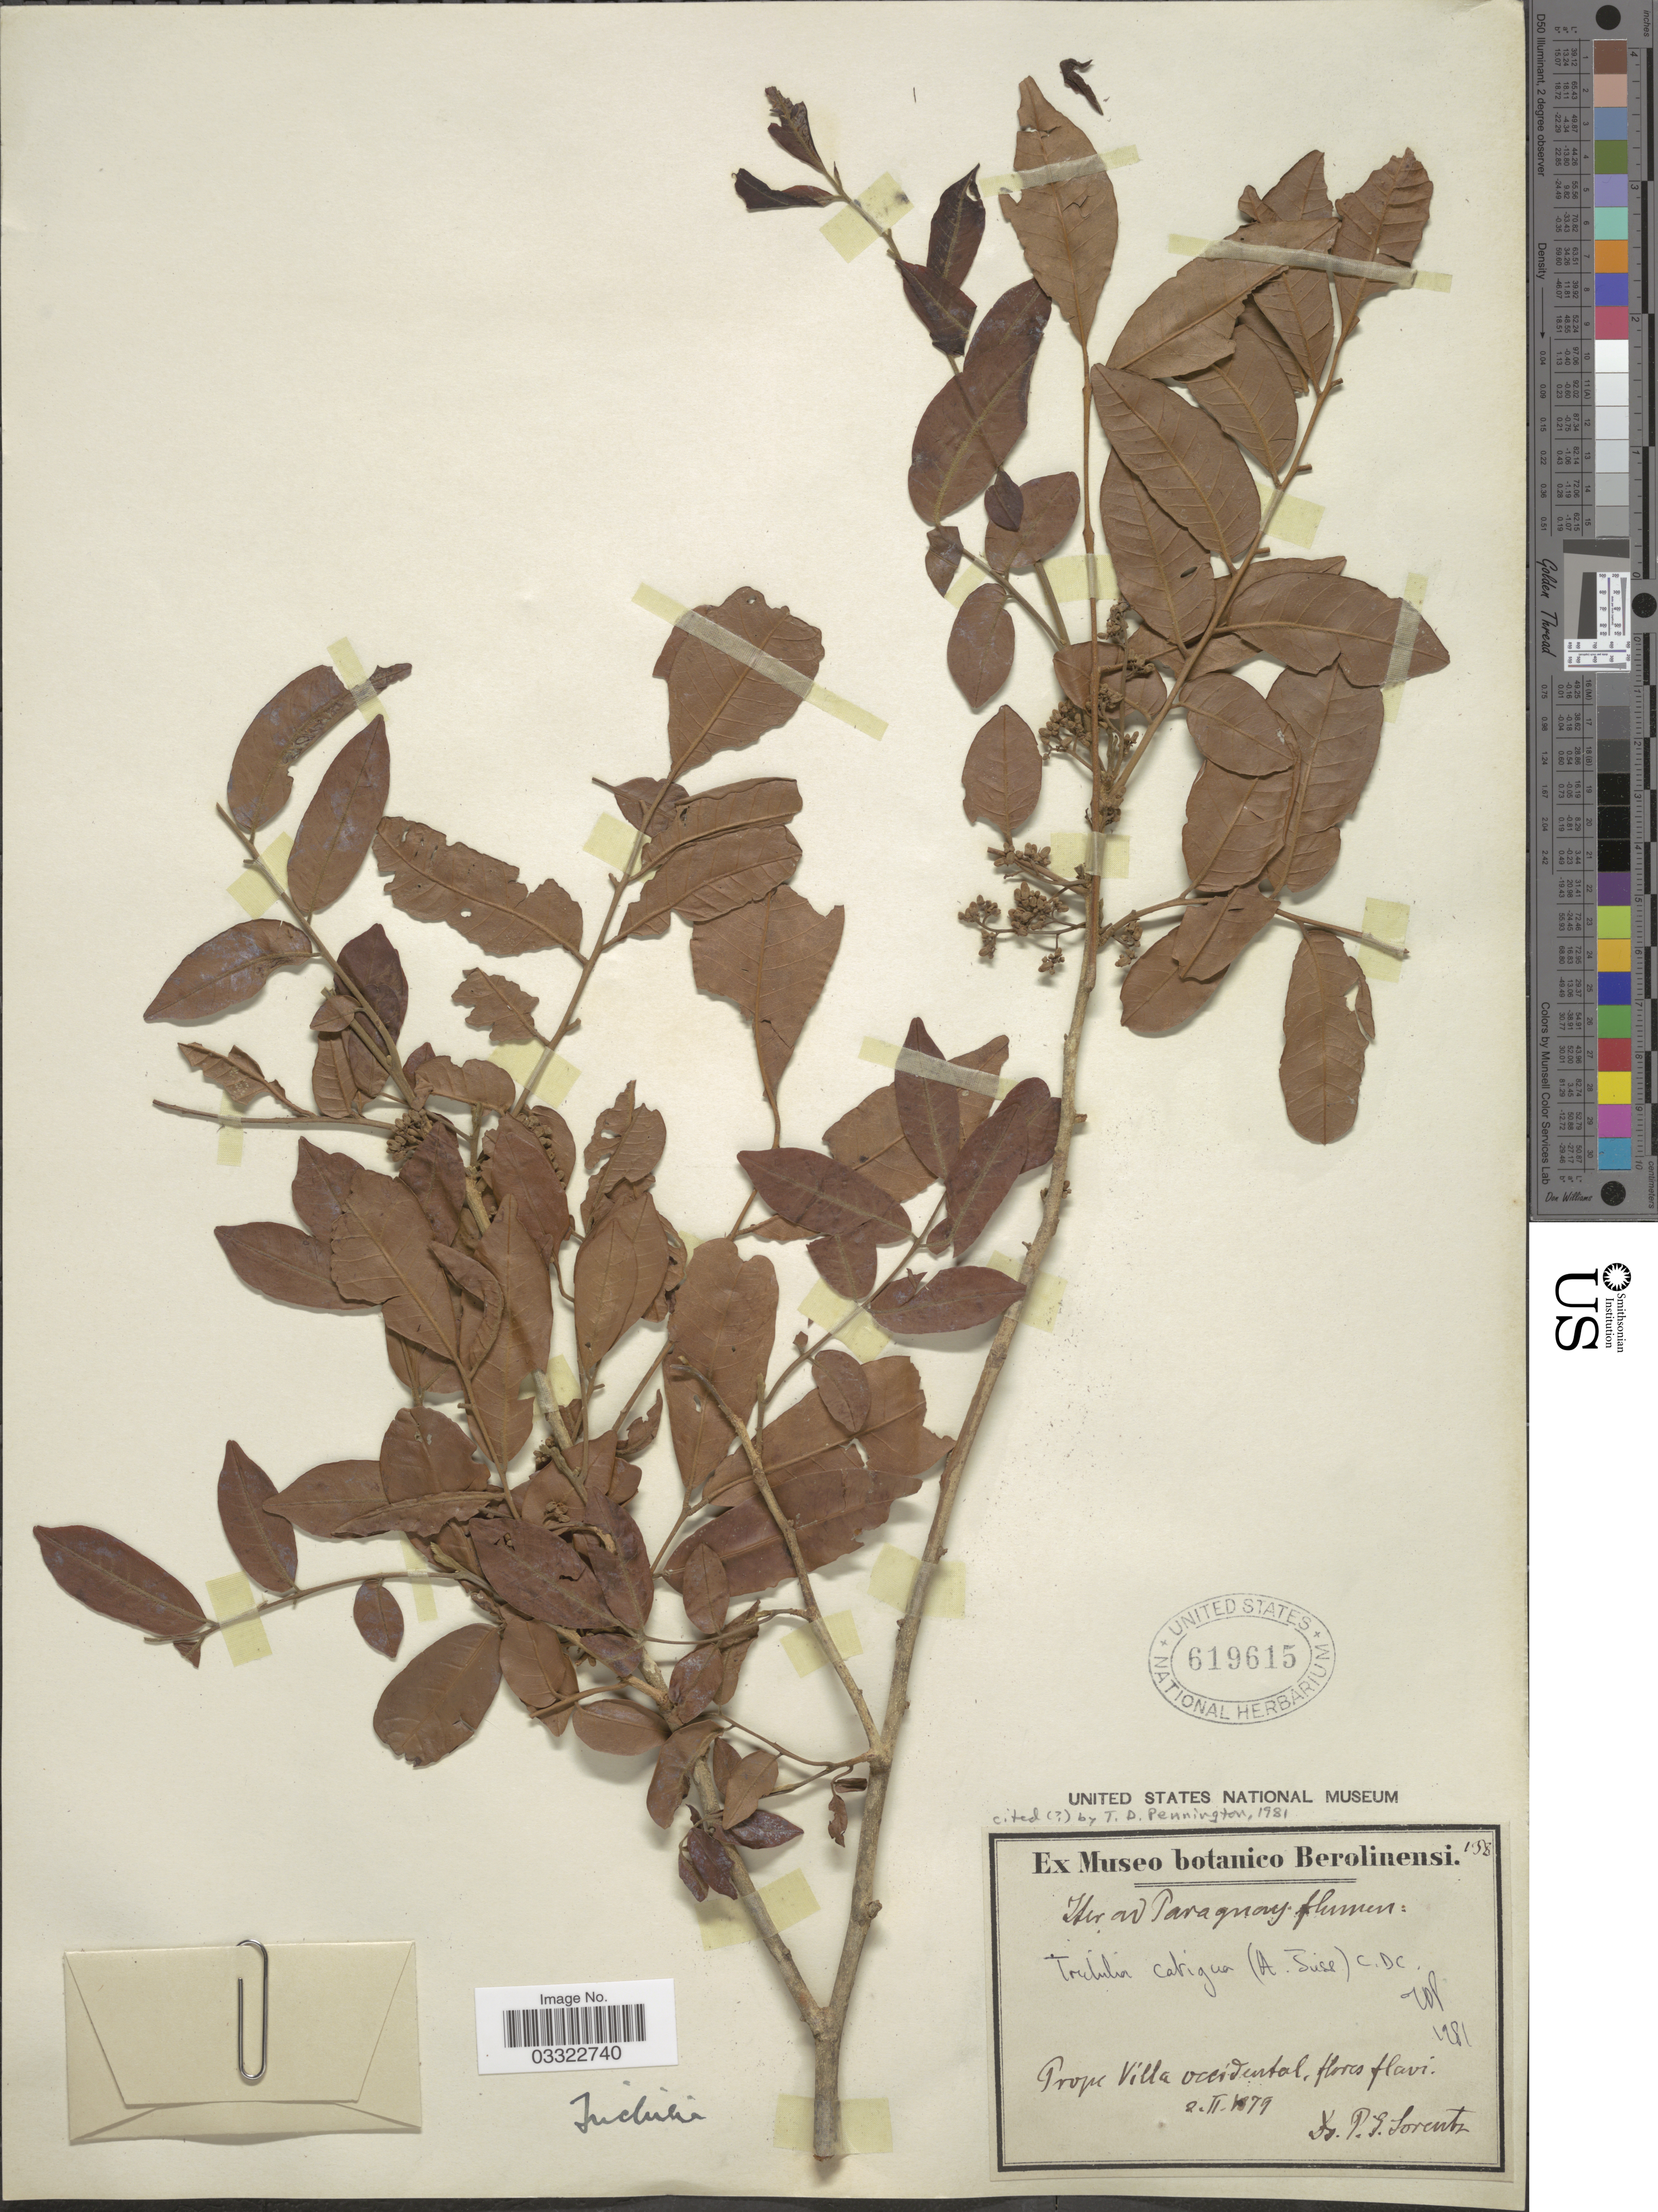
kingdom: Plantae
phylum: Tracheophyta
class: Magnoliopsida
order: Sapindales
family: Meliaceae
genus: Trichilia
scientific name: Trichilia catigua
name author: A. Juss.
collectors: P. G. Lorentz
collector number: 138*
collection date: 1879-02-02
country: Paraguay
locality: Prope Villa occidental.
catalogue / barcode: US 619615